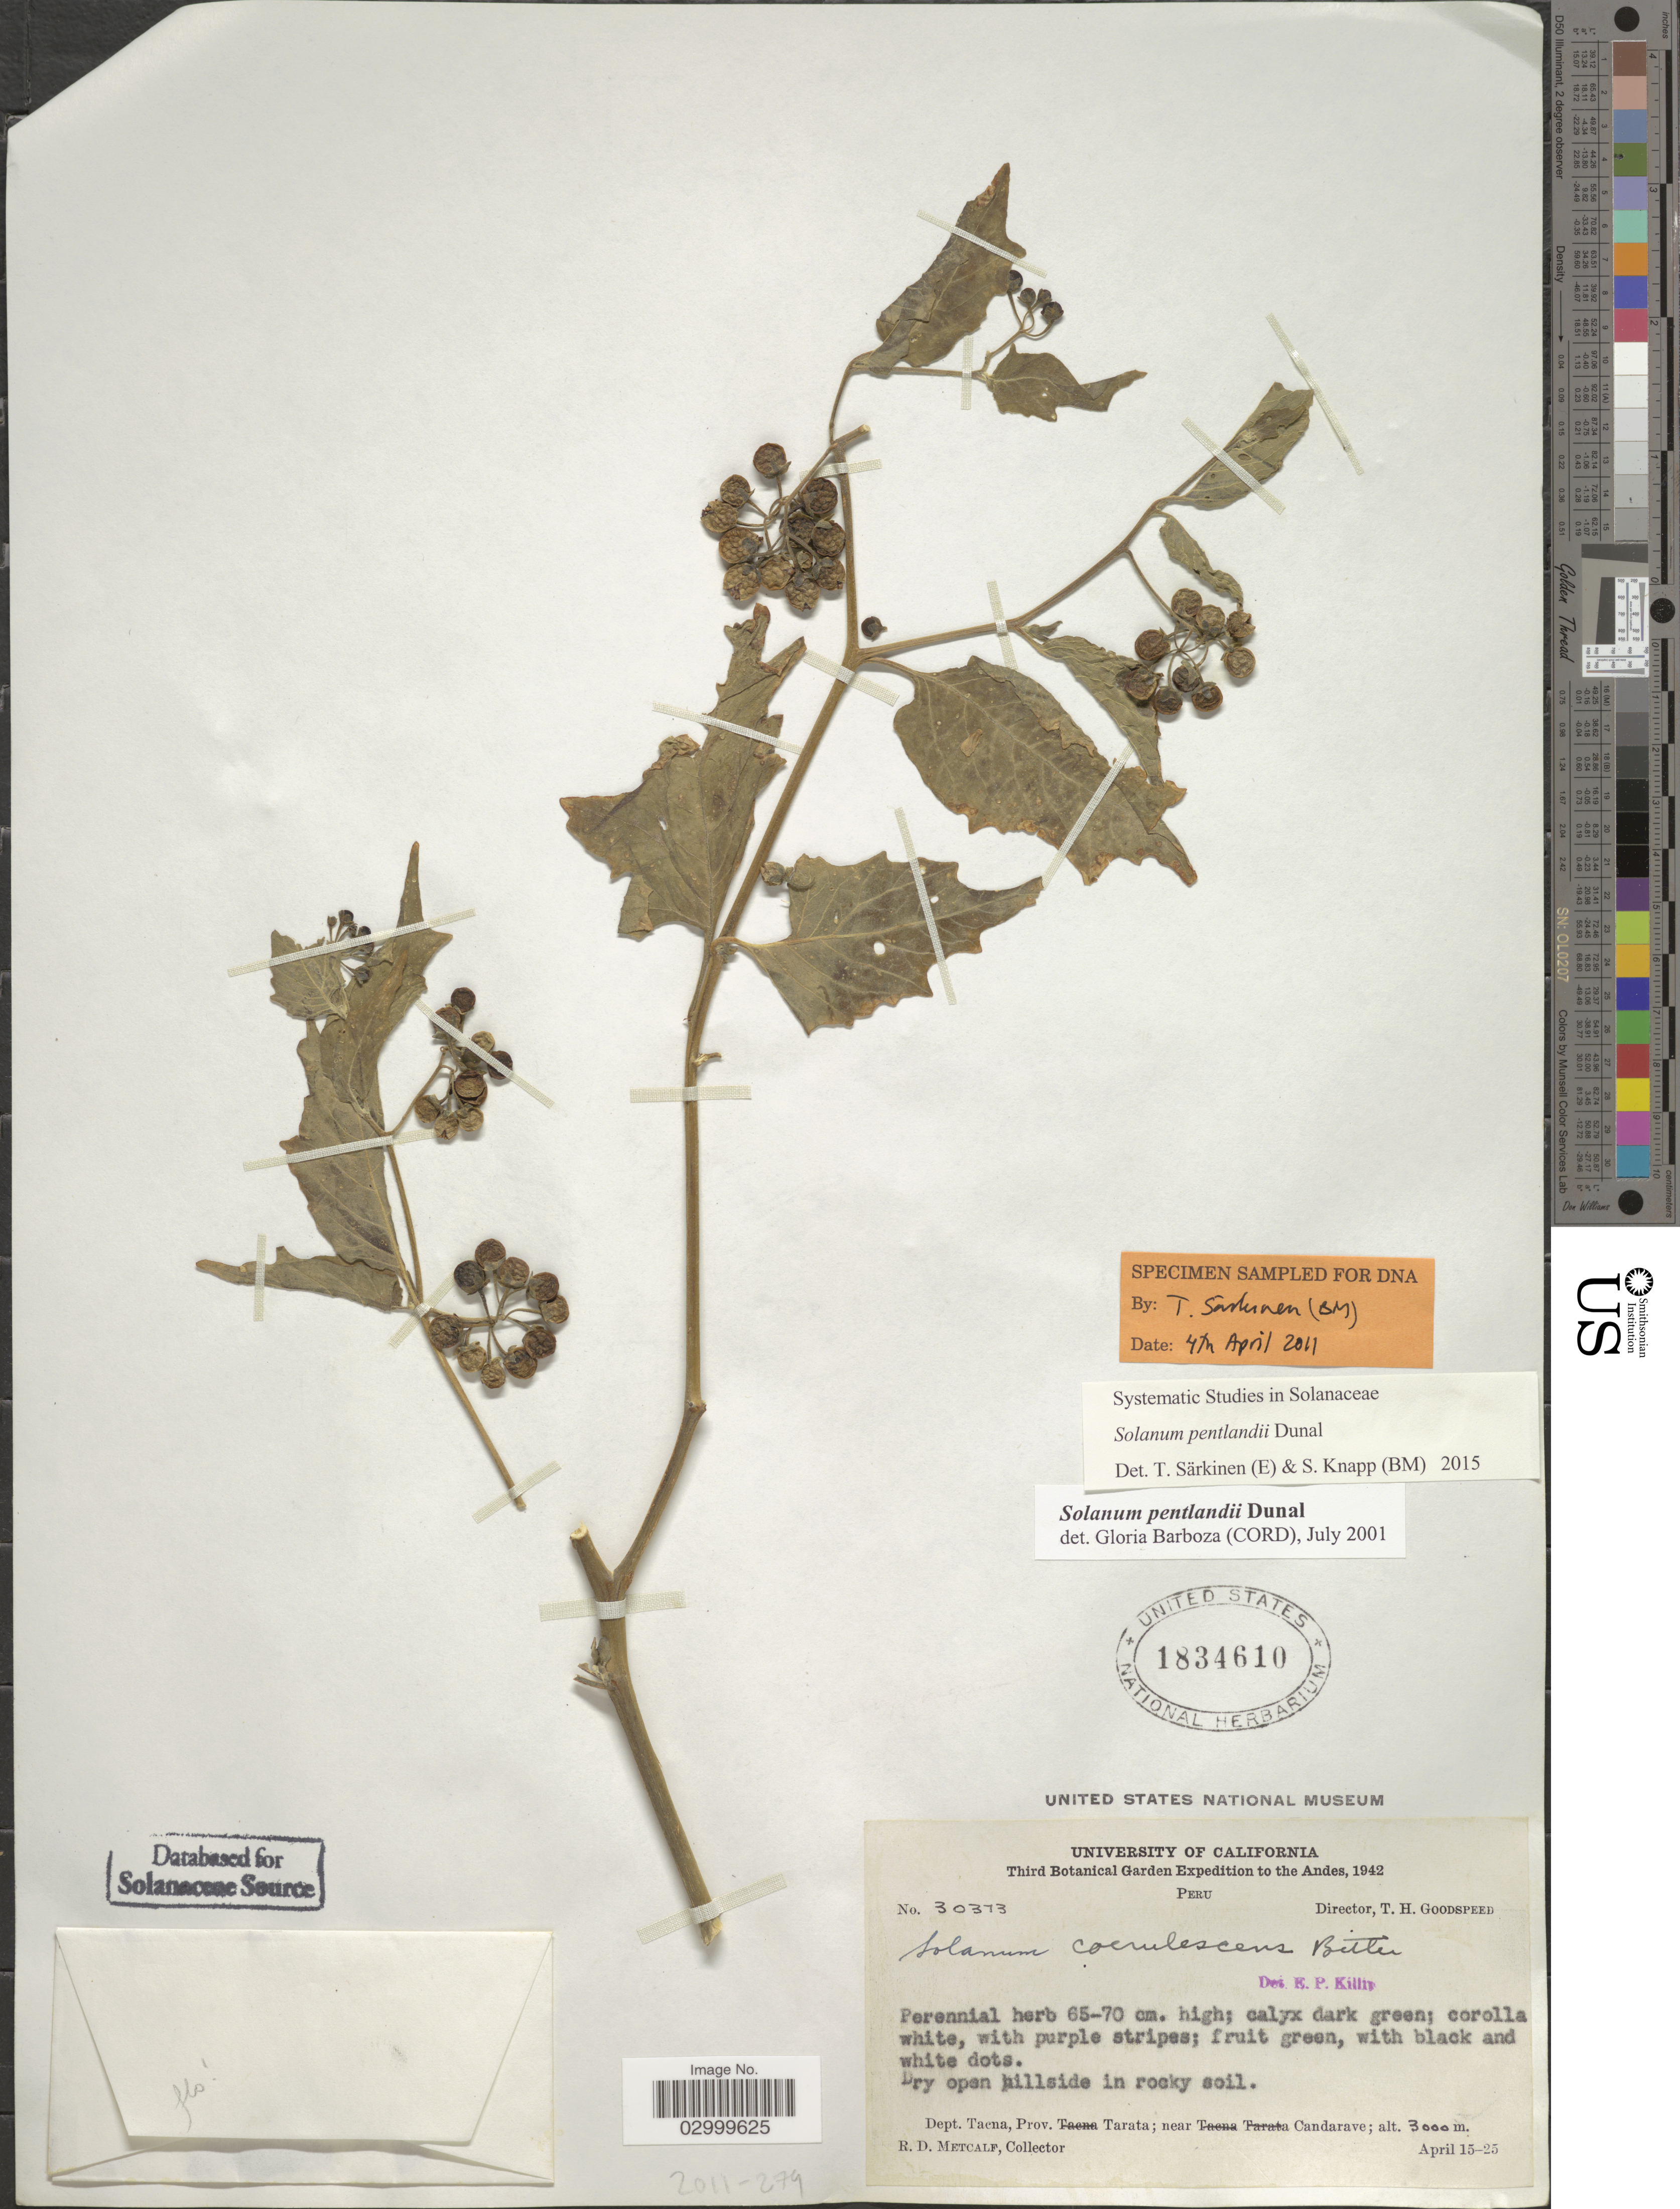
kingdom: Plantae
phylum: Tracheophyta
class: Magnoliopsida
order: Solanales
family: Solanaceae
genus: Solanum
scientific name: Solanum pentlandii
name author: Dunal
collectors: R. D. Metcalf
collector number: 30373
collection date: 1942-04-15/1942-04-25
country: Peru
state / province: Tacna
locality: The Andes, Dept. Tacna, Prov. Tarata; near Candarave.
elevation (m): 3000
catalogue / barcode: US 1834610